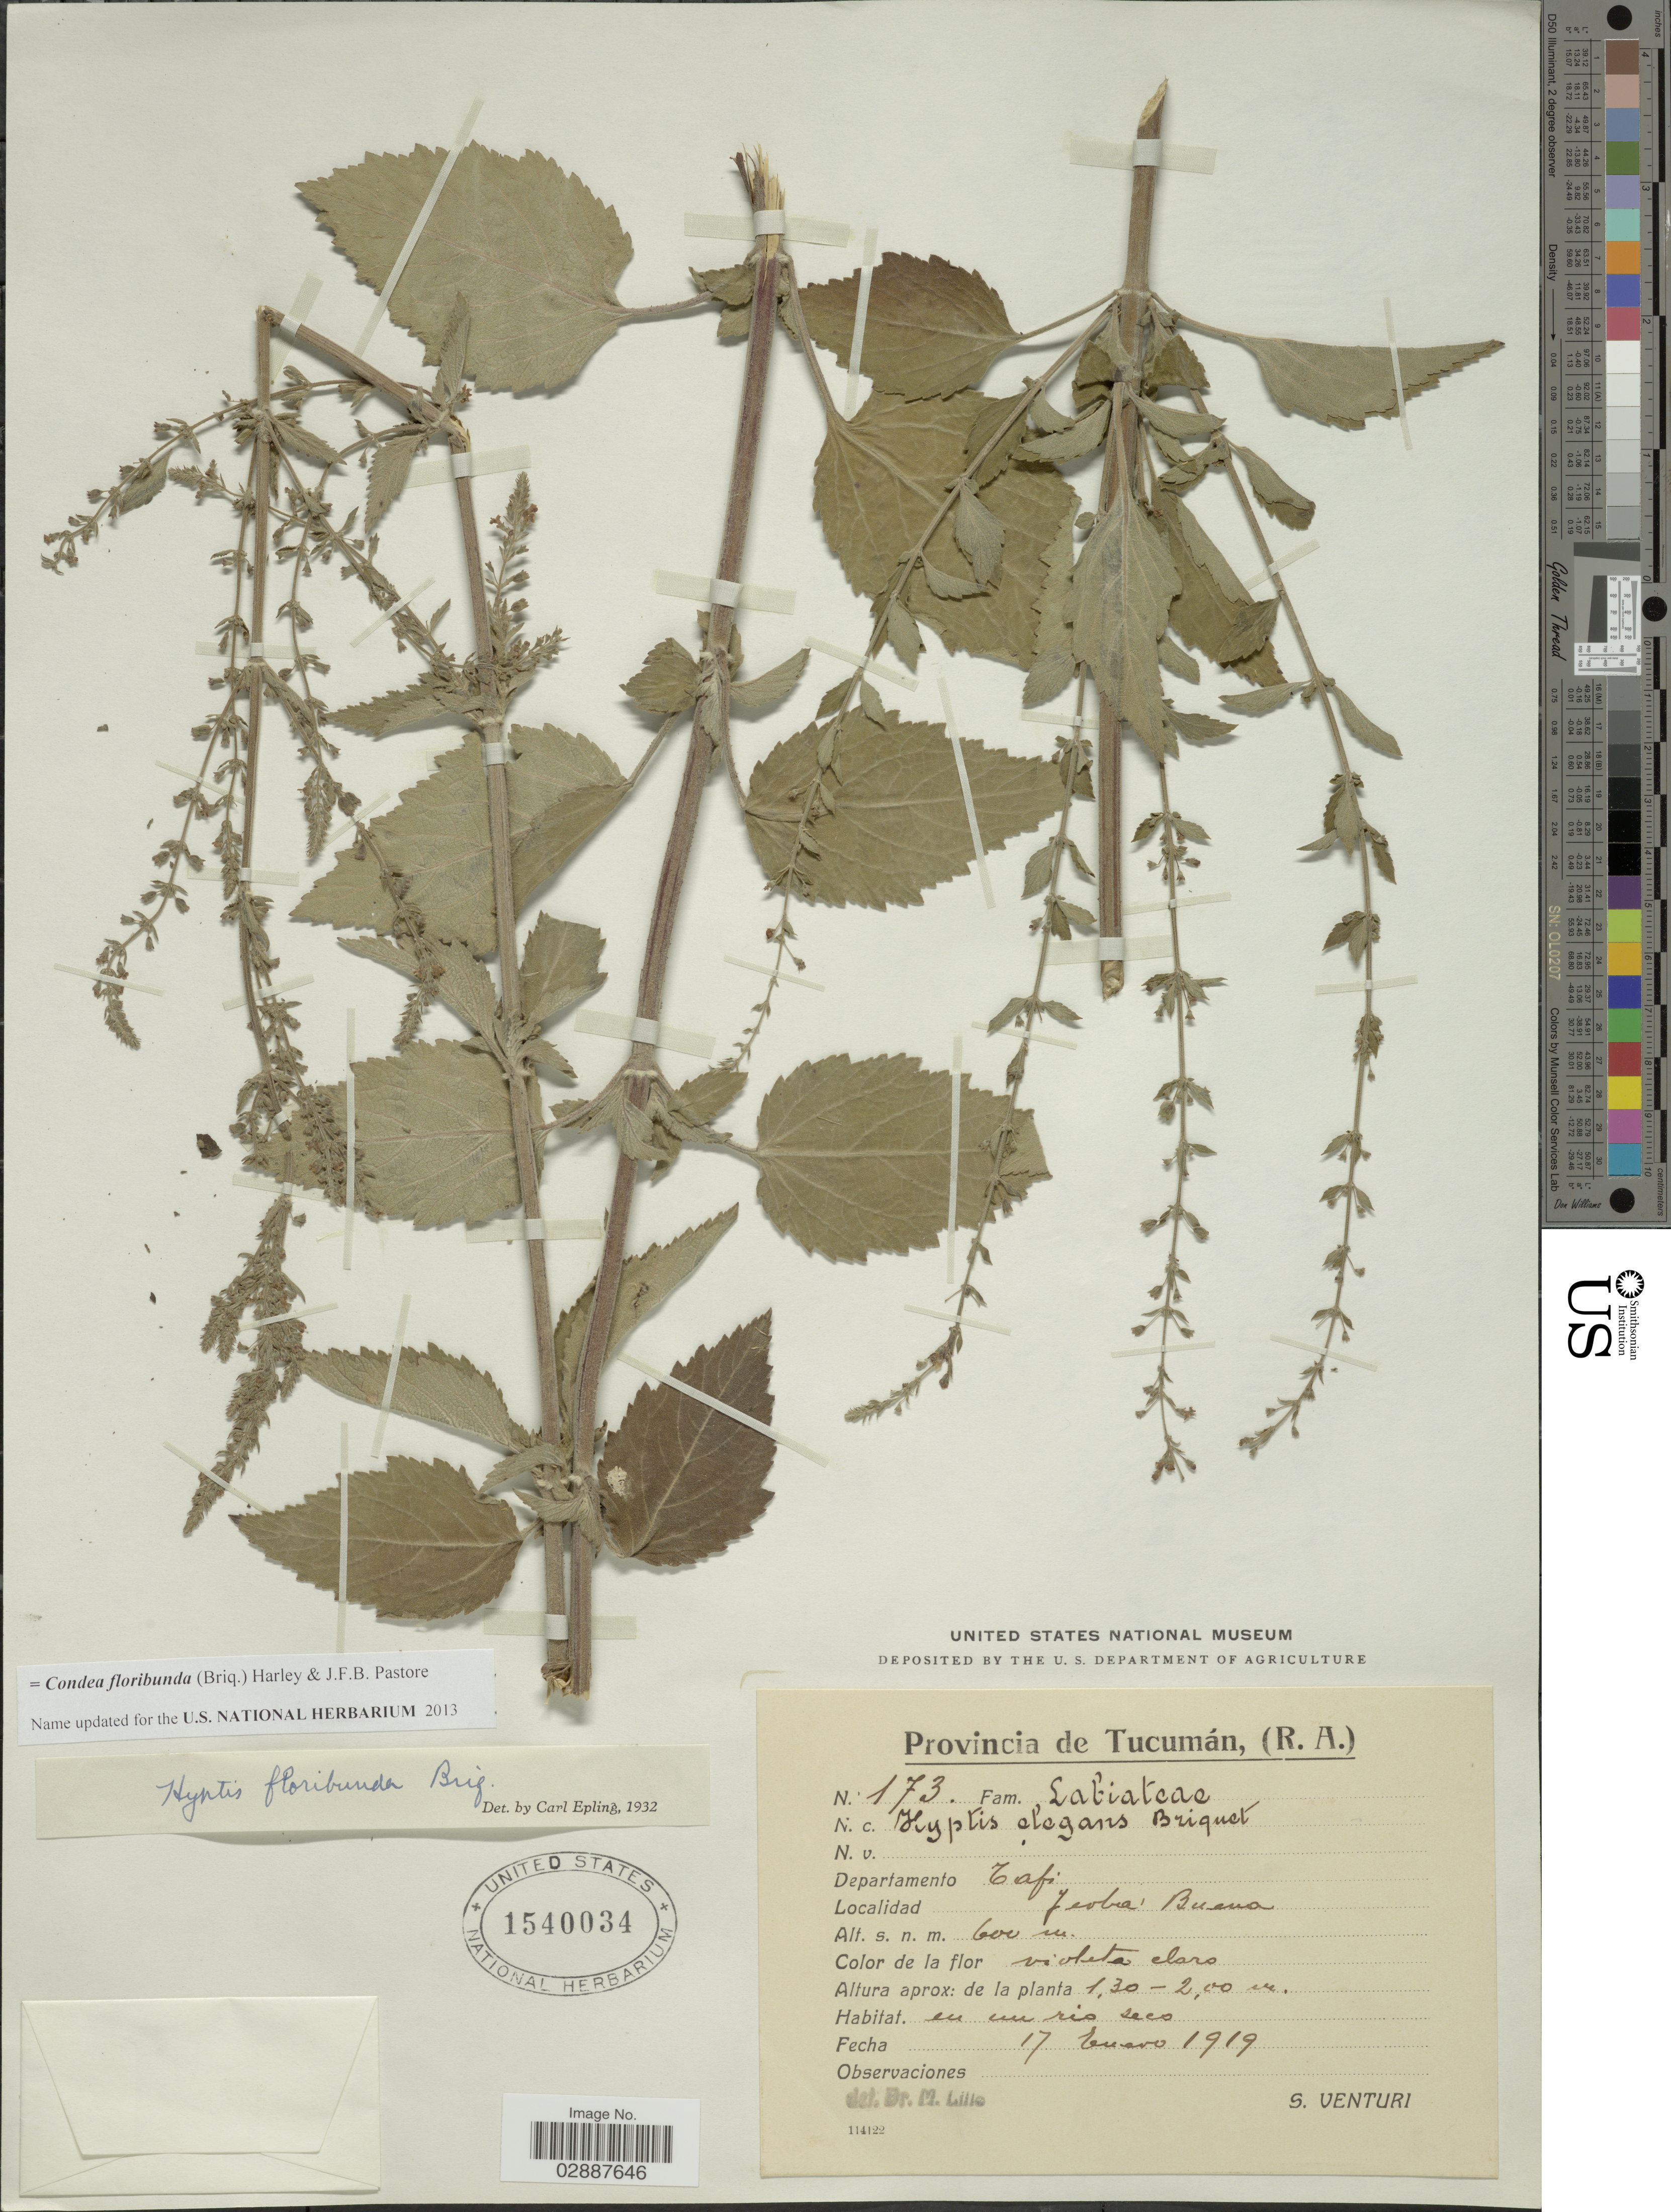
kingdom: Plantae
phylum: Tracheophyta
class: Magnoliopsida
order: Lamiales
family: Lamiaceae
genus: Condea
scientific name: Condea floribunda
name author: (Briq. ex Micheli) Harley & J.F.B. Pastore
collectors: S. Venturi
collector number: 173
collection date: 1919-01-17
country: Argentina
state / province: Tucuman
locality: (R.A.). Departamento Tafi. Yerba Buena.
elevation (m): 600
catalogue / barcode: US 1540034